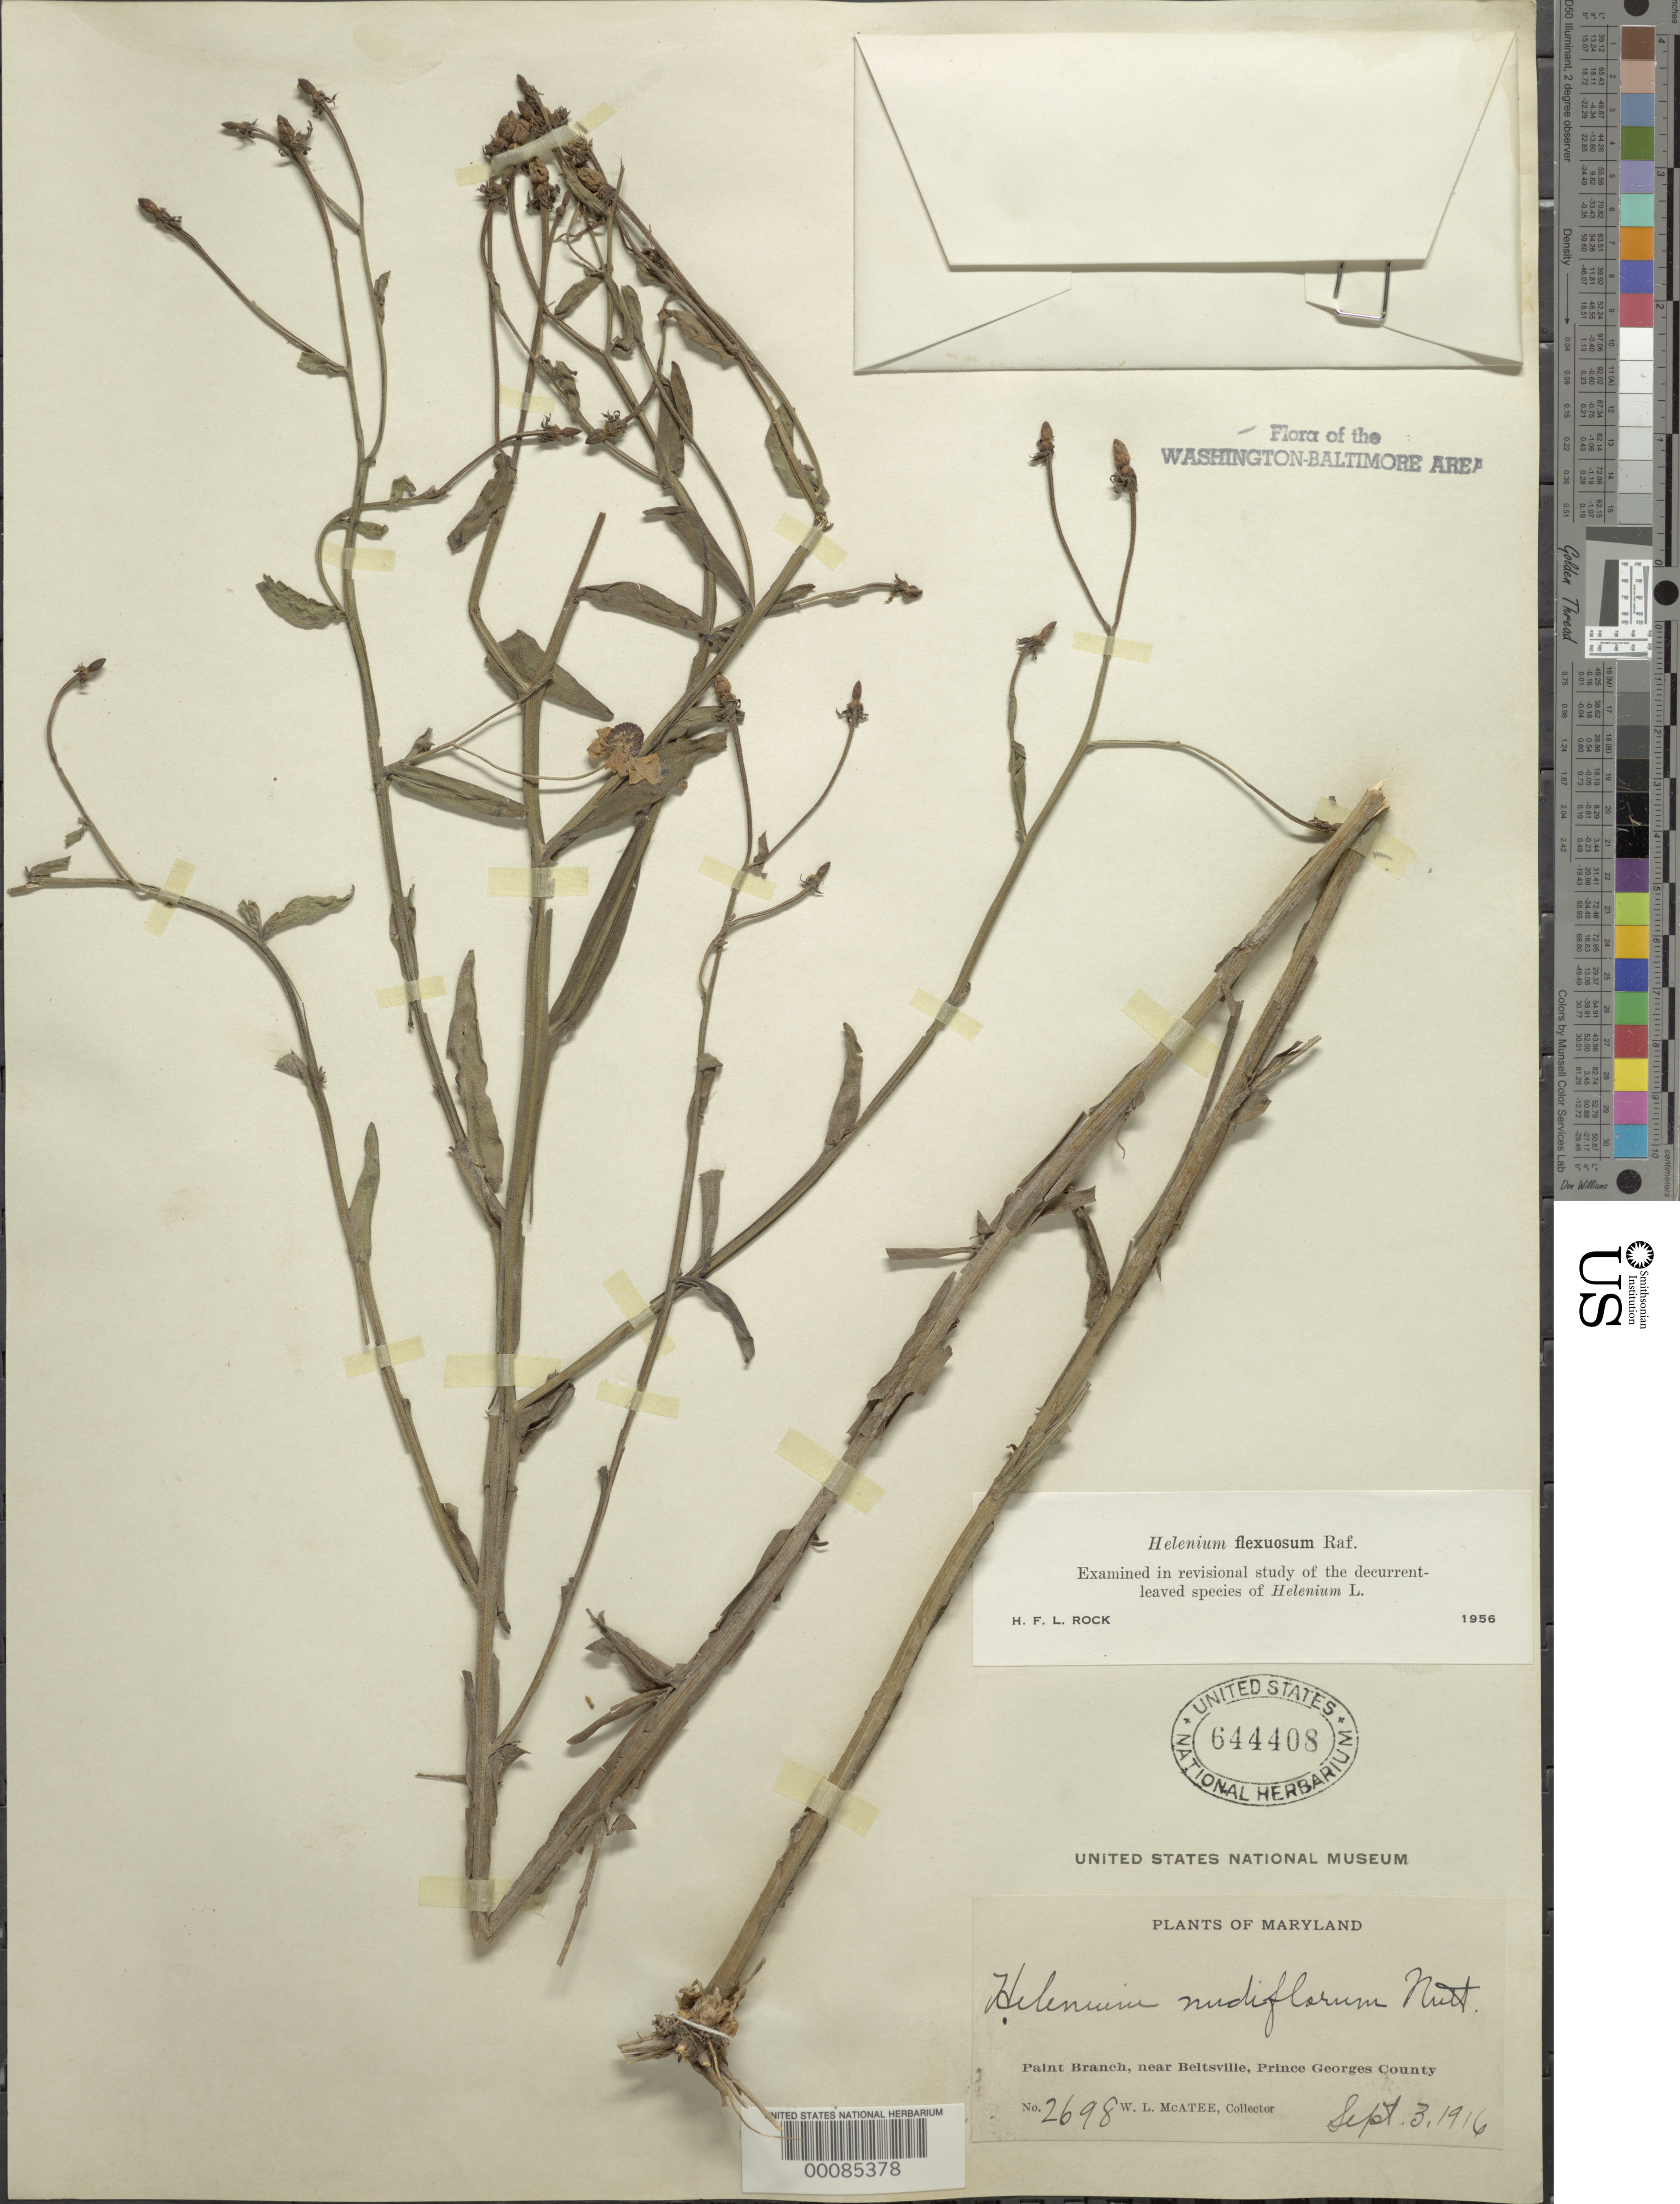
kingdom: Plantae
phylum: Tracheophyta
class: Magnoliopsida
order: Asterales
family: Asteraceae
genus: Helenium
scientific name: Helenium flexuosum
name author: Raf.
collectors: W. McAtee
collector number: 2698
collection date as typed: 03 Sep 1916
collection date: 1916-09-03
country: United States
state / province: Maryland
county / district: Prince George's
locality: Paint Branch near Beltsville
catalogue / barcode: US 644408